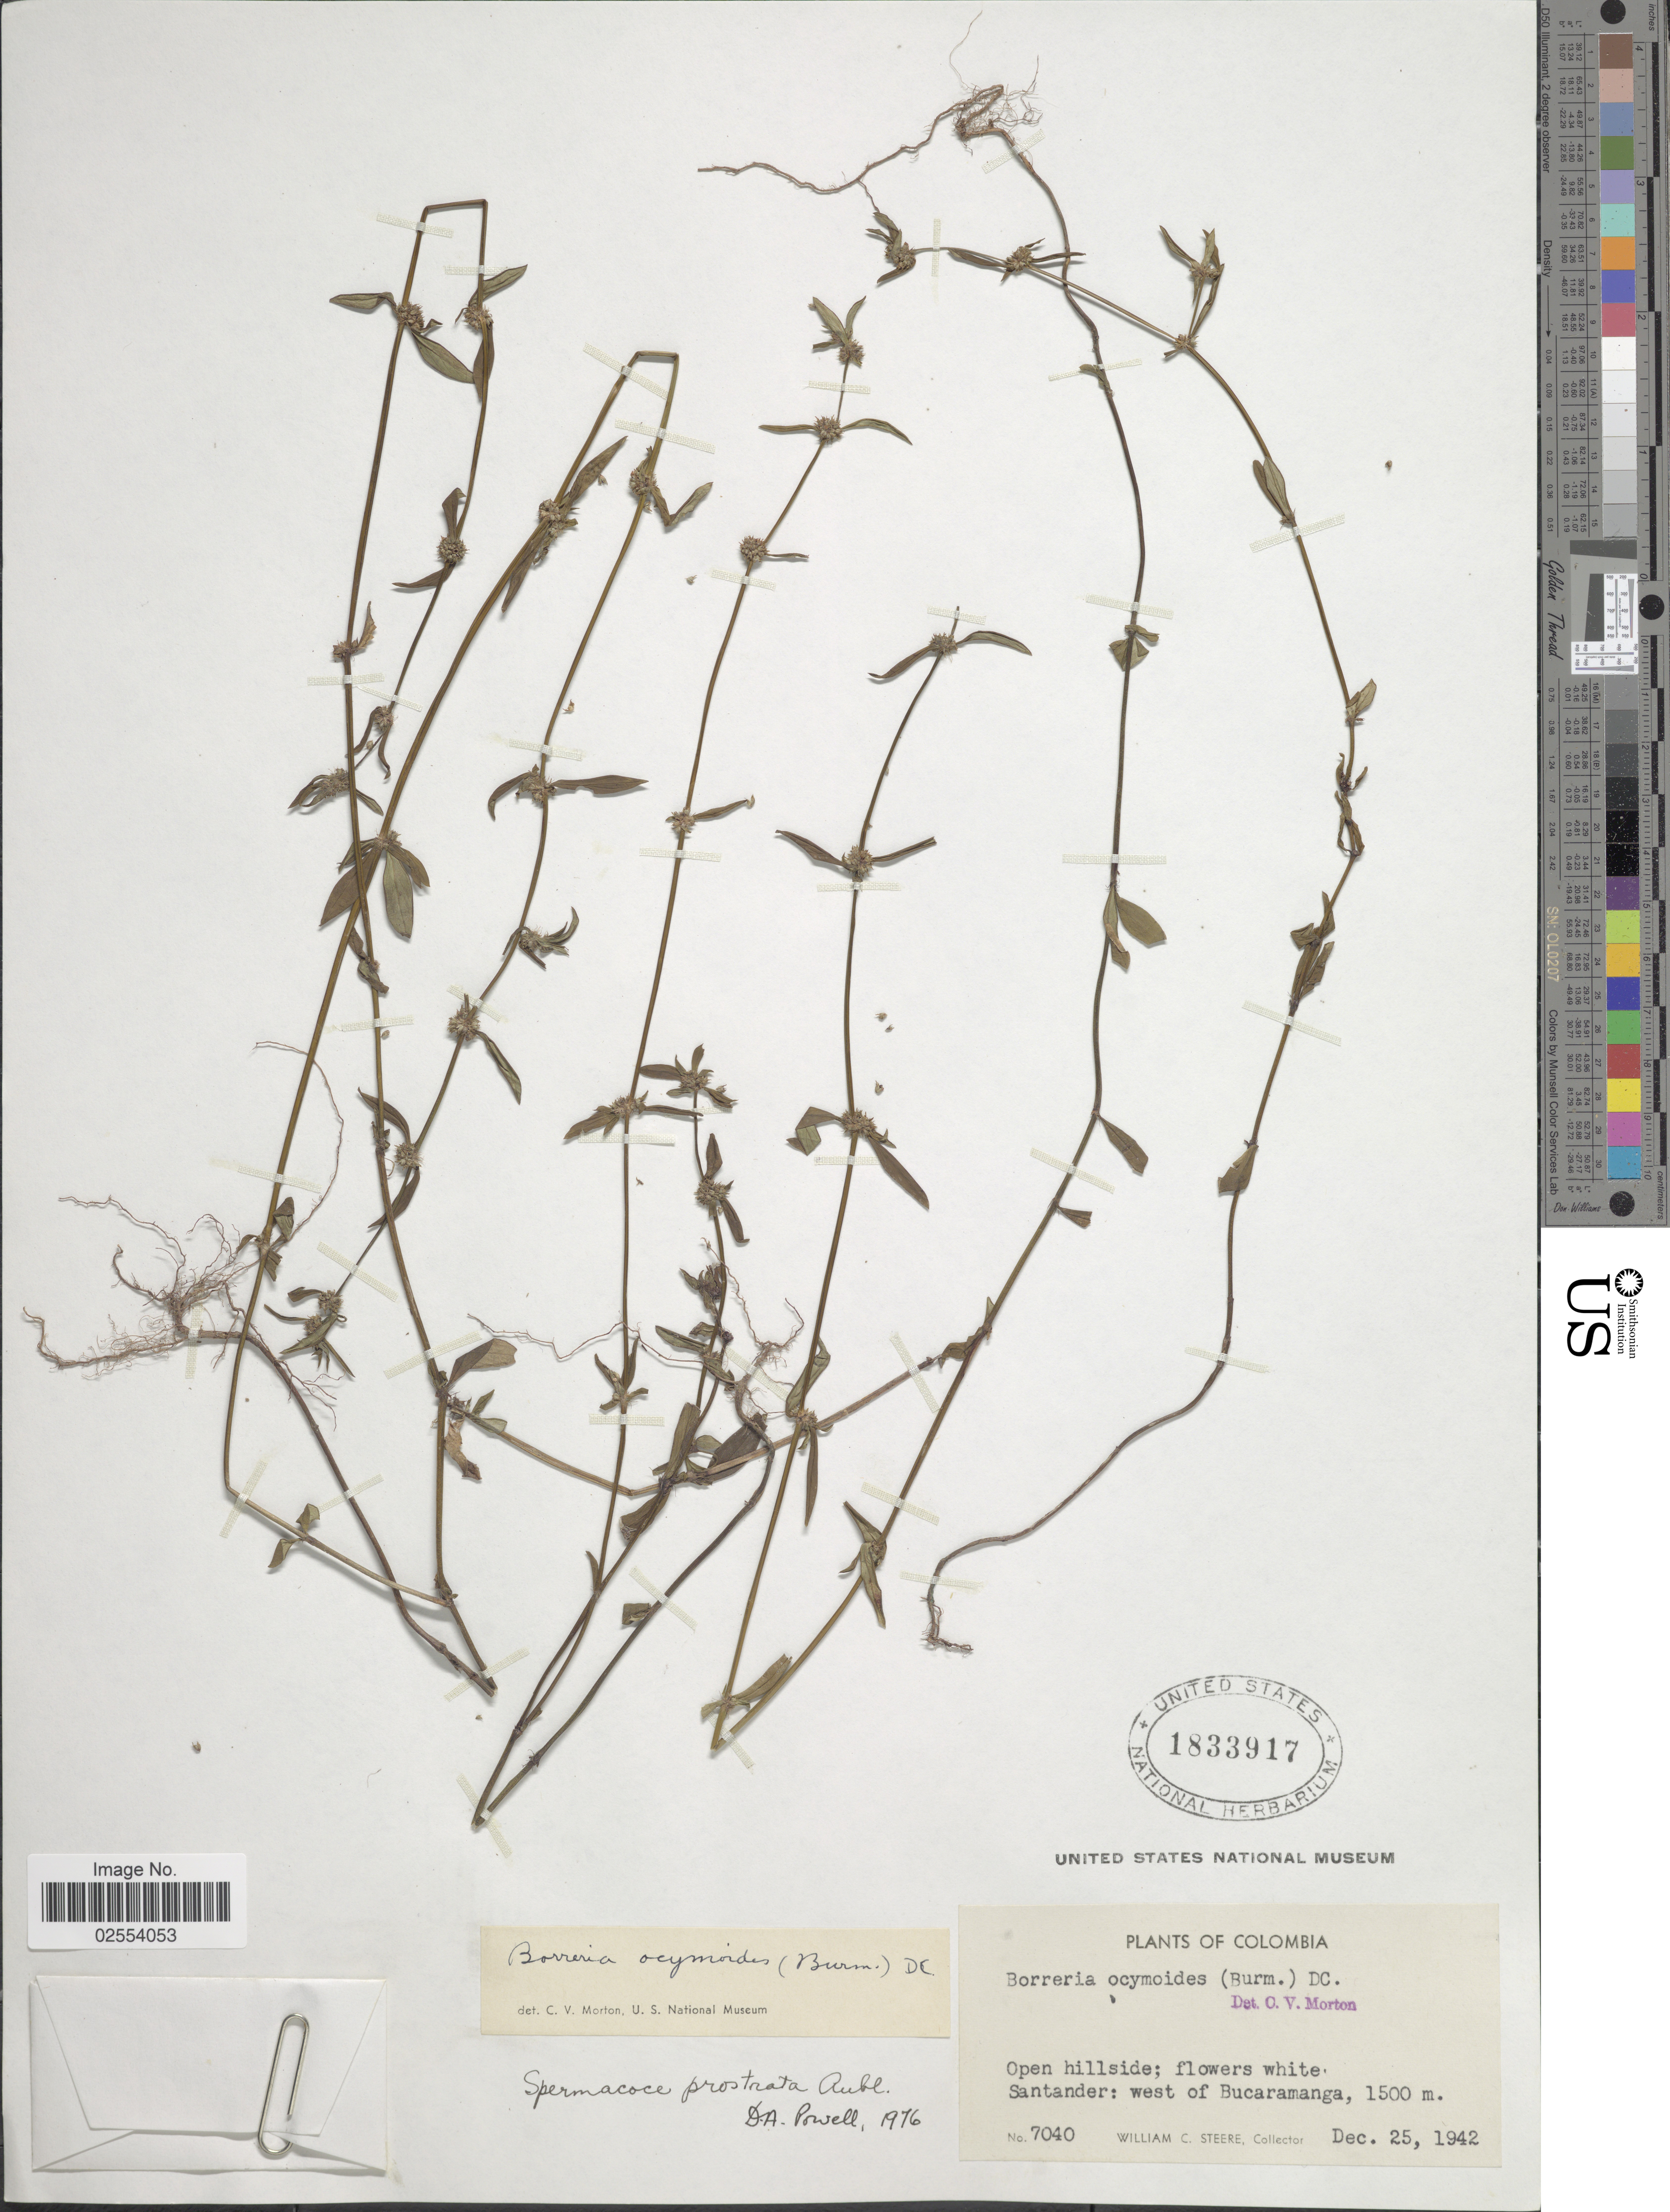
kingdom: Plantae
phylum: Tracheophyta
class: Magnoliopsida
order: Gentianales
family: Rubiaceae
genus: Spermacoce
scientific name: Spermacoce prostrata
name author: Aubl.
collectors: W. C. Steere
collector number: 7040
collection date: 1942-12-25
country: Colombia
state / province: Santander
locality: Open hillside; west of Bucaramanga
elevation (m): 1500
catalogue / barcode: US 1833917